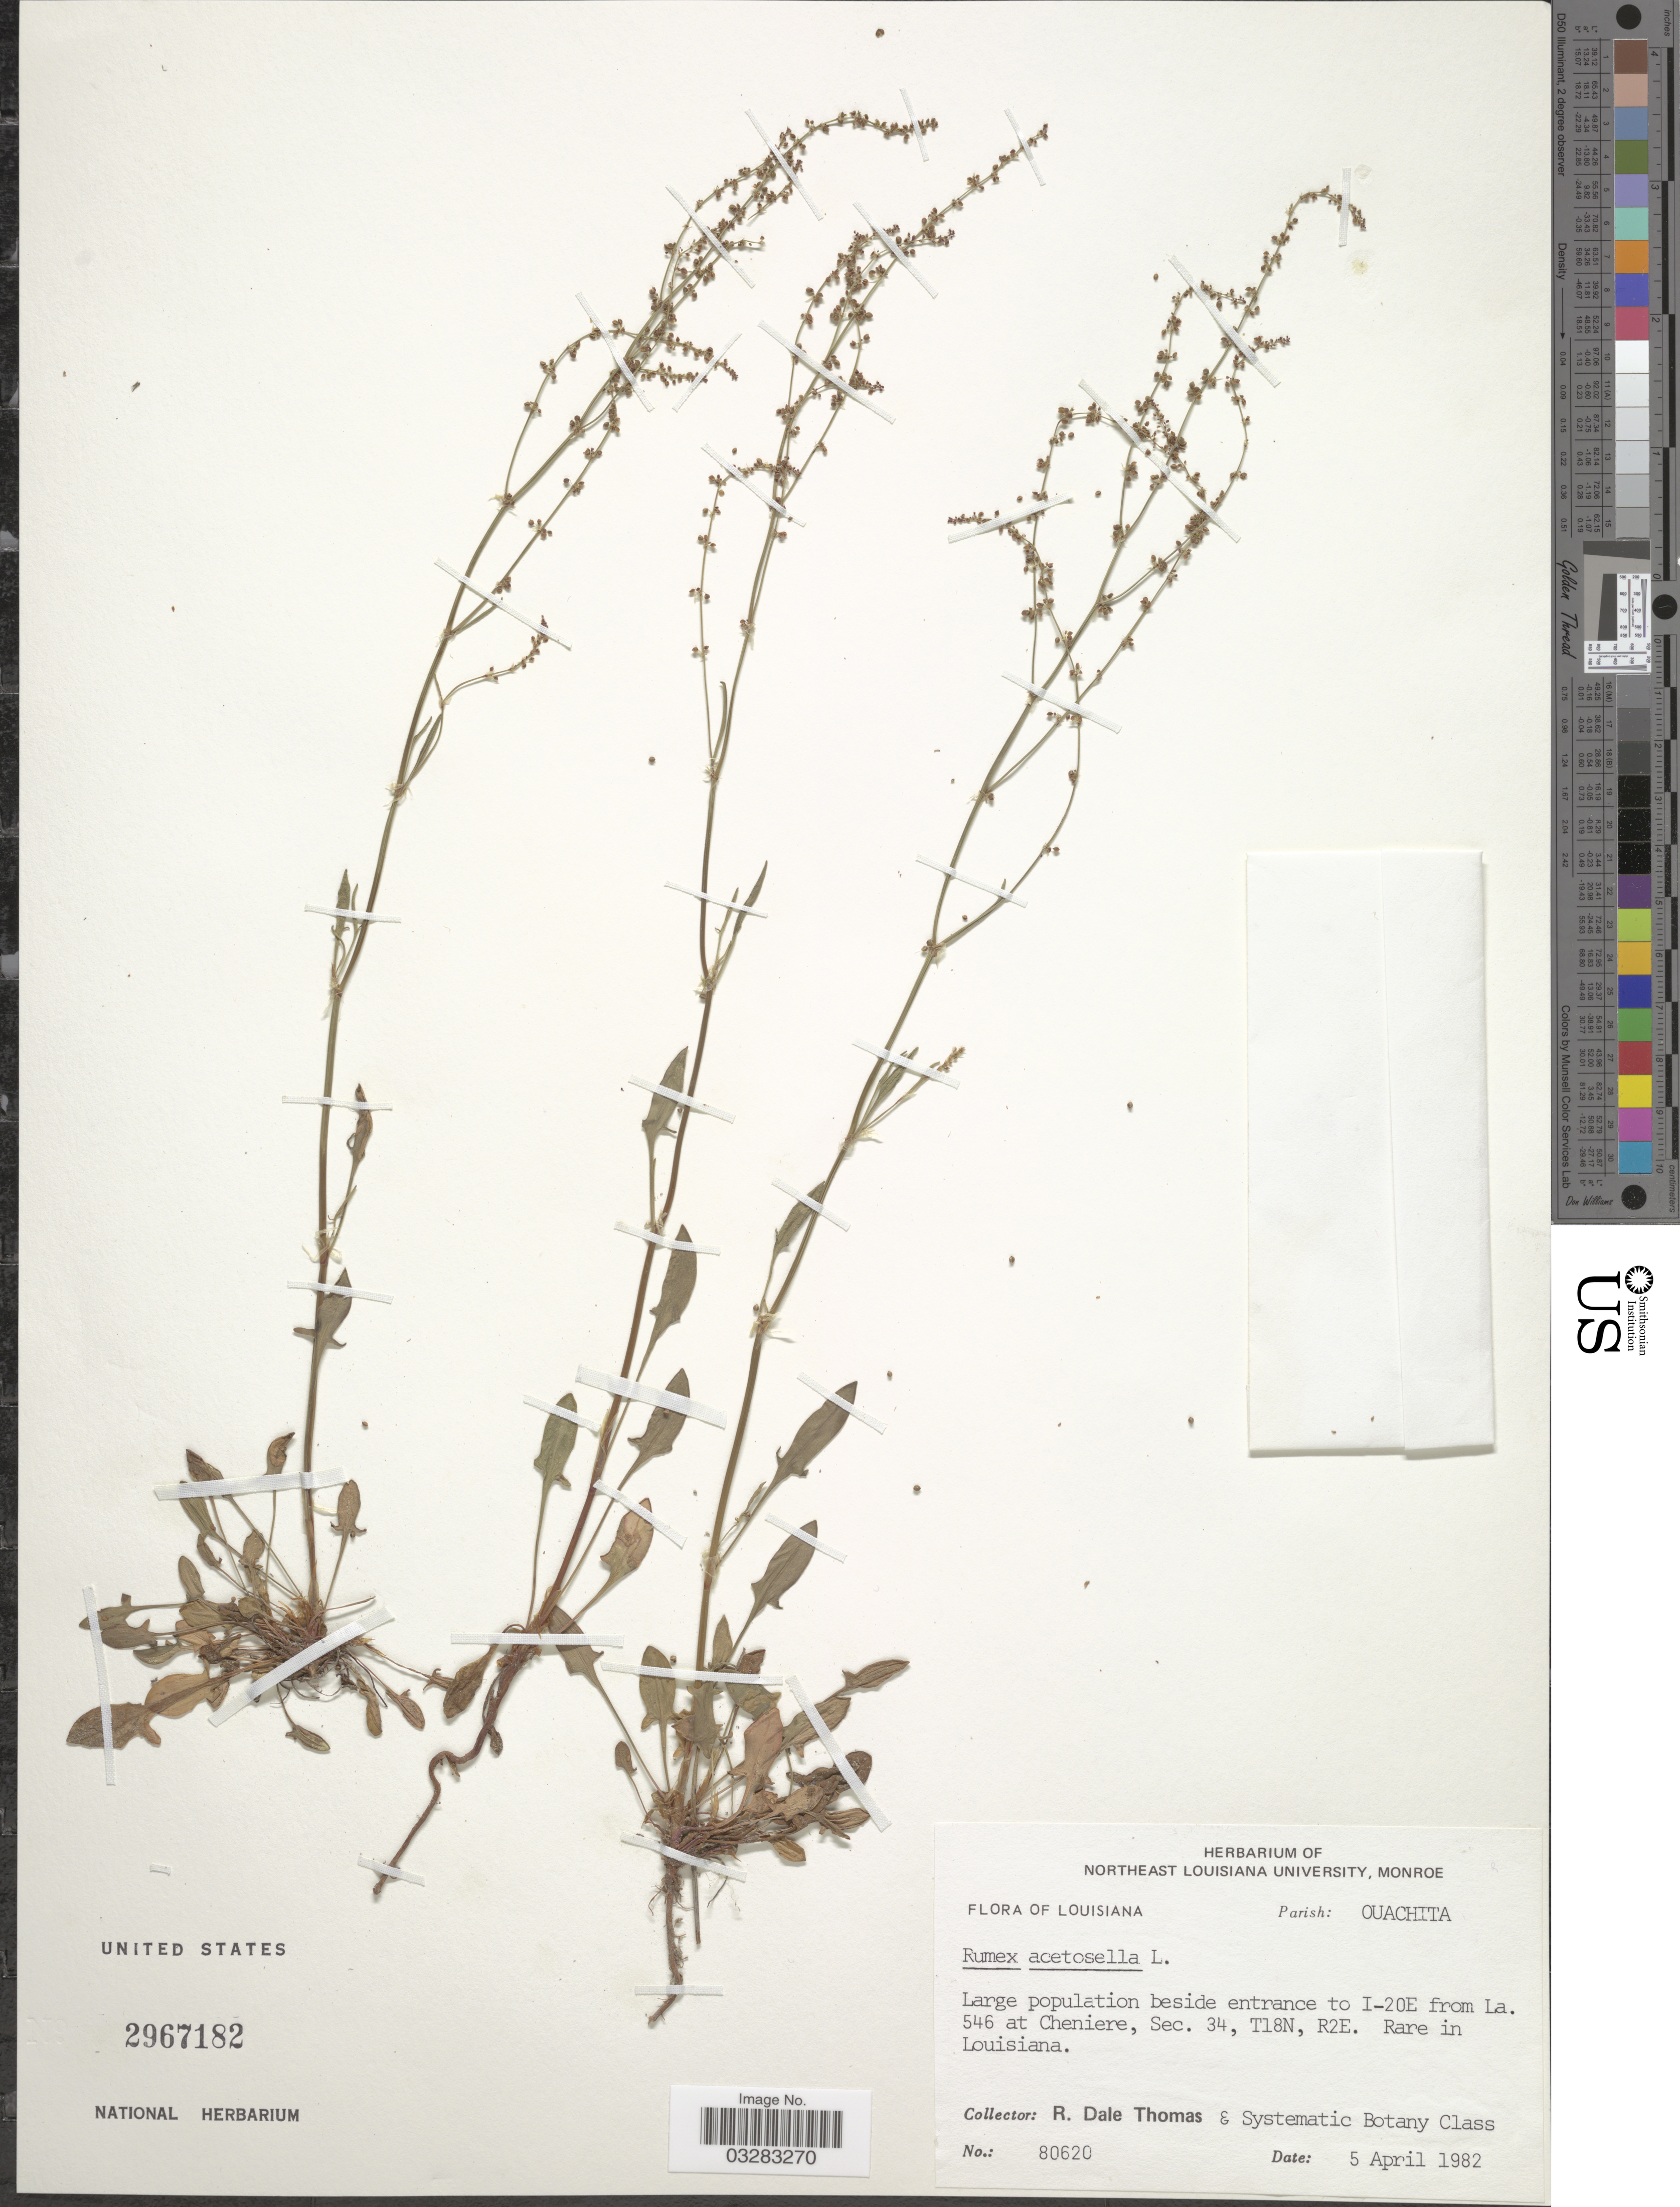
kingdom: Plantae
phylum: Tracheophyta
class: Magnoliopsida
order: Caryophyllales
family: Polygonaceae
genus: Rumex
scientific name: Rumex acetosella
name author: L.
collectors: R. Thomas & Systematic Botany Class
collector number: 80620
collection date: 1982-04-05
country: United States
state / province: Louisiana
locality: Parish: Ouachita. Large population beside entrance to I-20E from La. 546 at Cheniere, Sec. 34, T18N, R2E. Rare in Louisiana.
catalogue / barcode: US 2967182